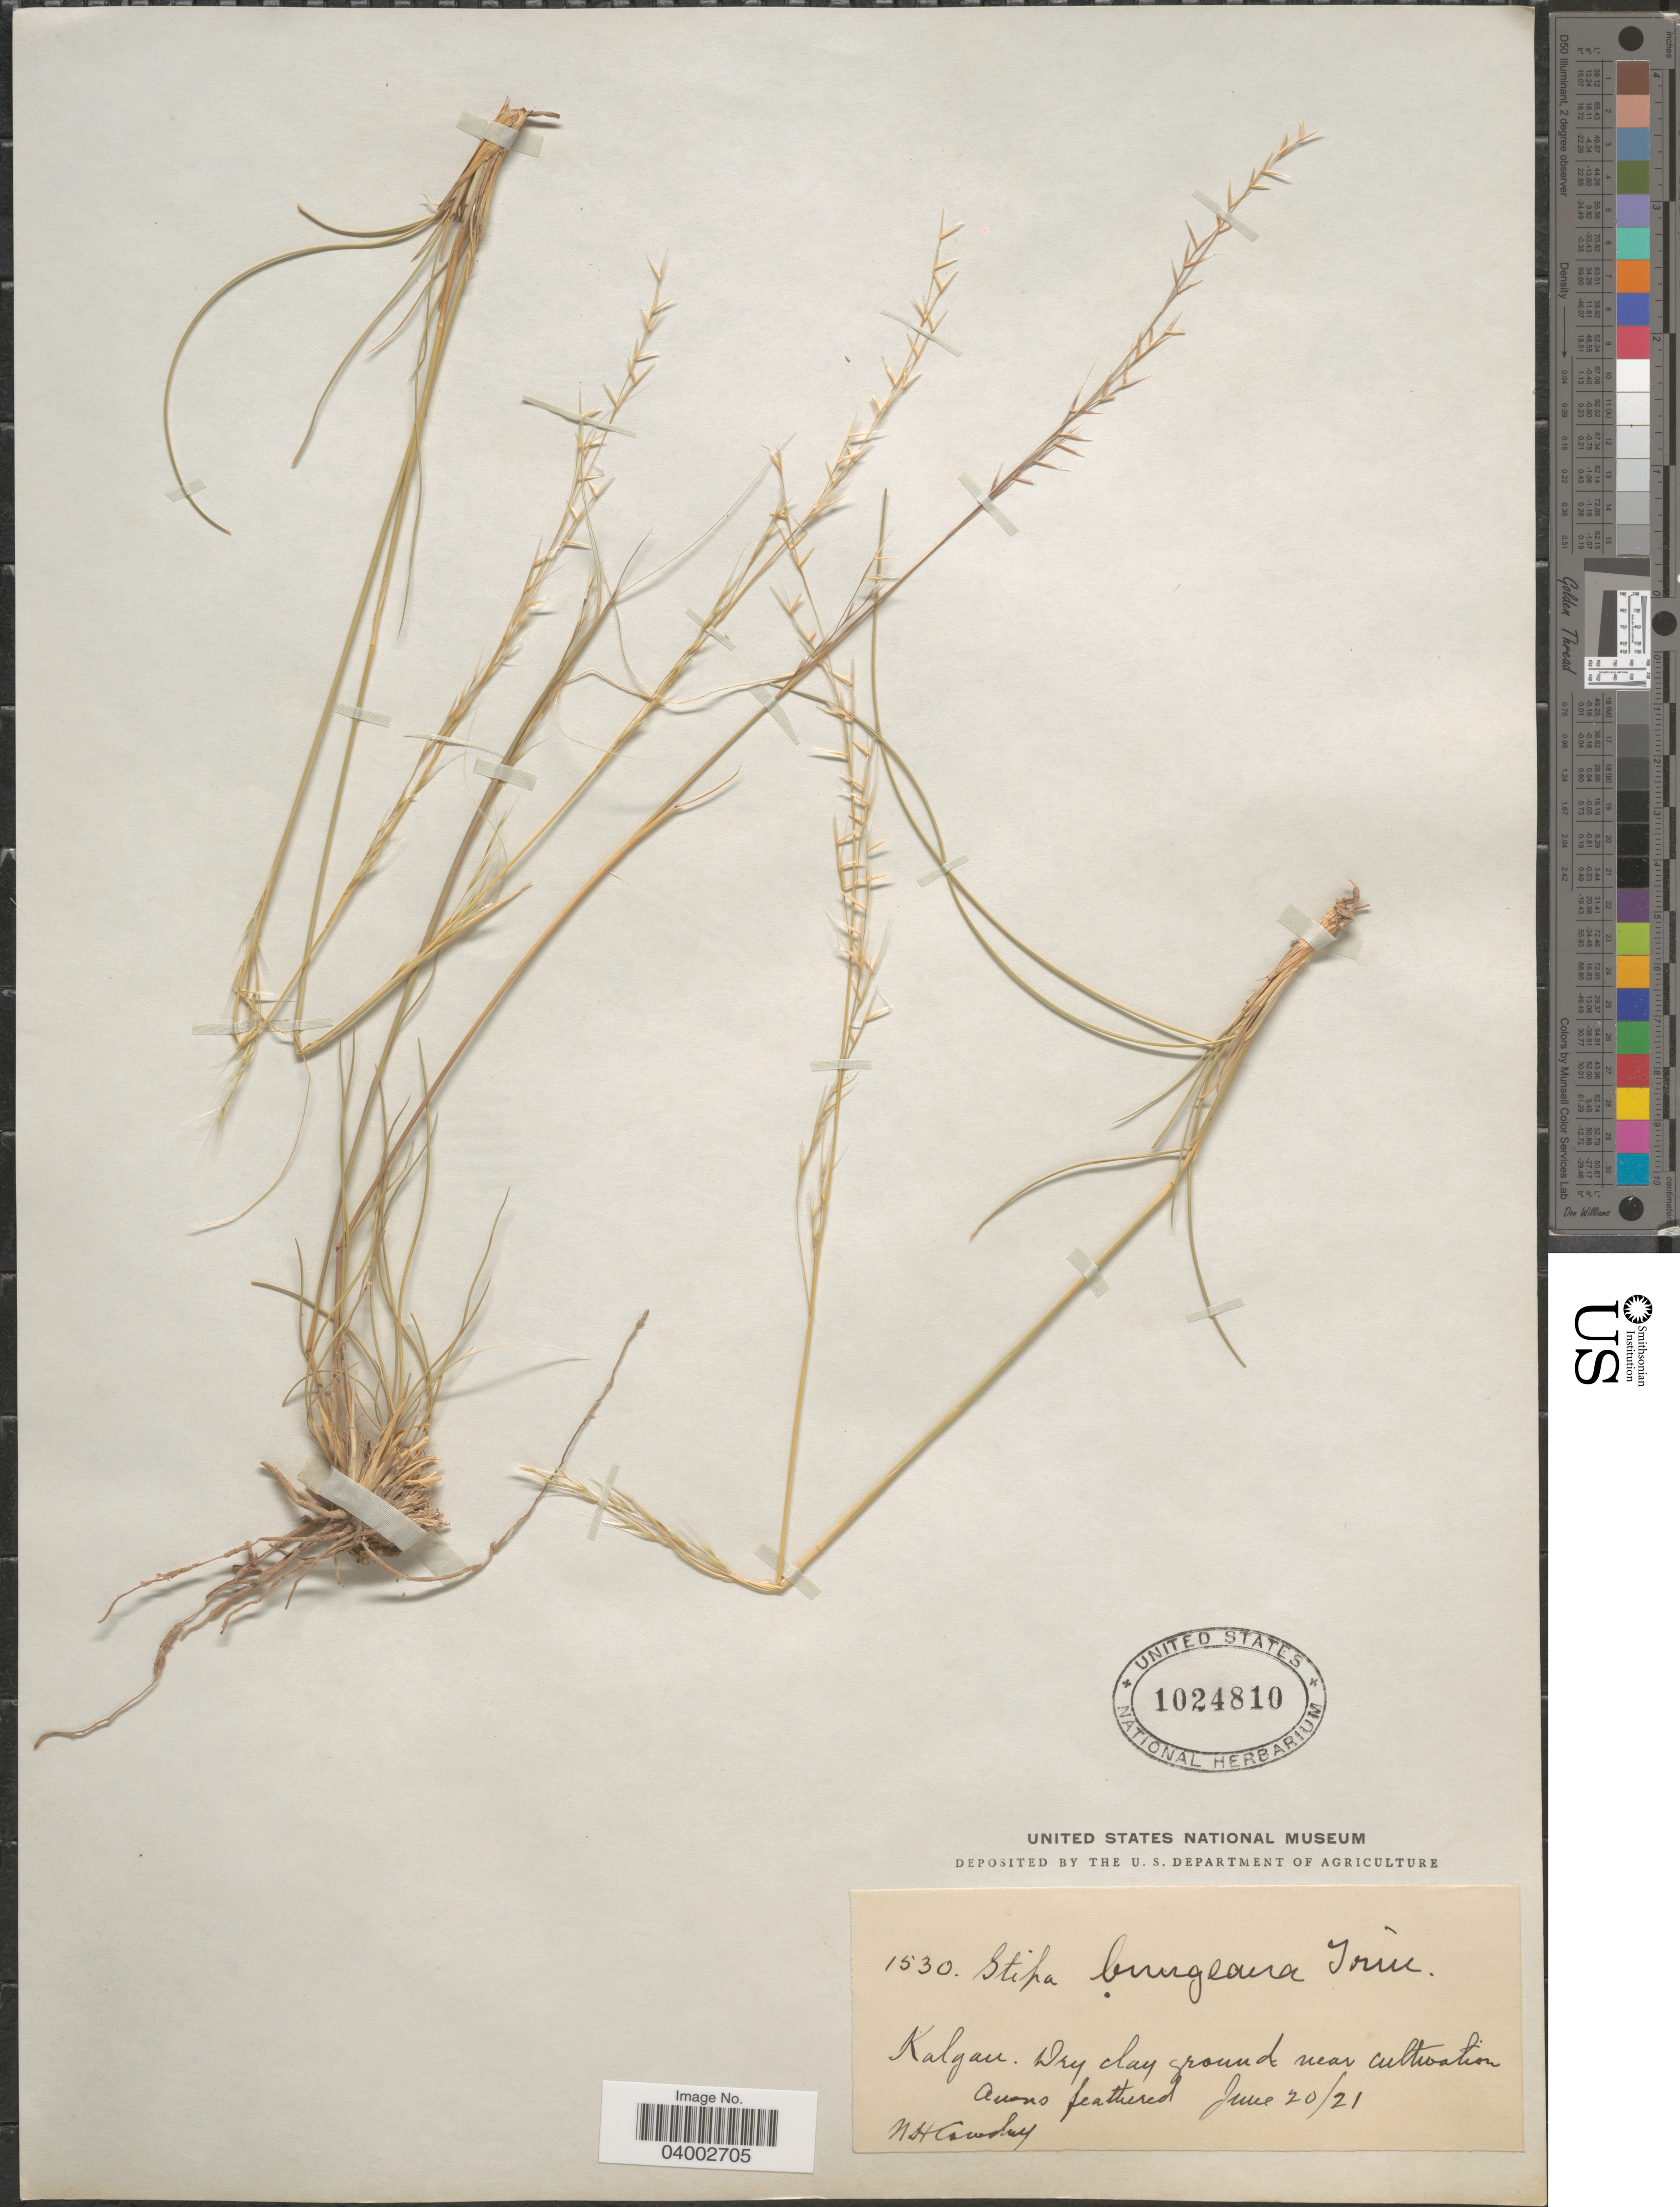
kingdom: Plantae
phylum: Tracheophyta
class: Liliopsida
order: Poales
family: Poaceae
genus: Stipa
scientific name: Stipa bungeana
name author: Trin.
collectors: N. H. Cowdry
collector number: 1530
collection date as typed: Transcribed d/m/y: 20/6/21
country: China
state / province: Hebei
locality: Kalgan. Near cultivation.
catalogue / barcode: US 1024810